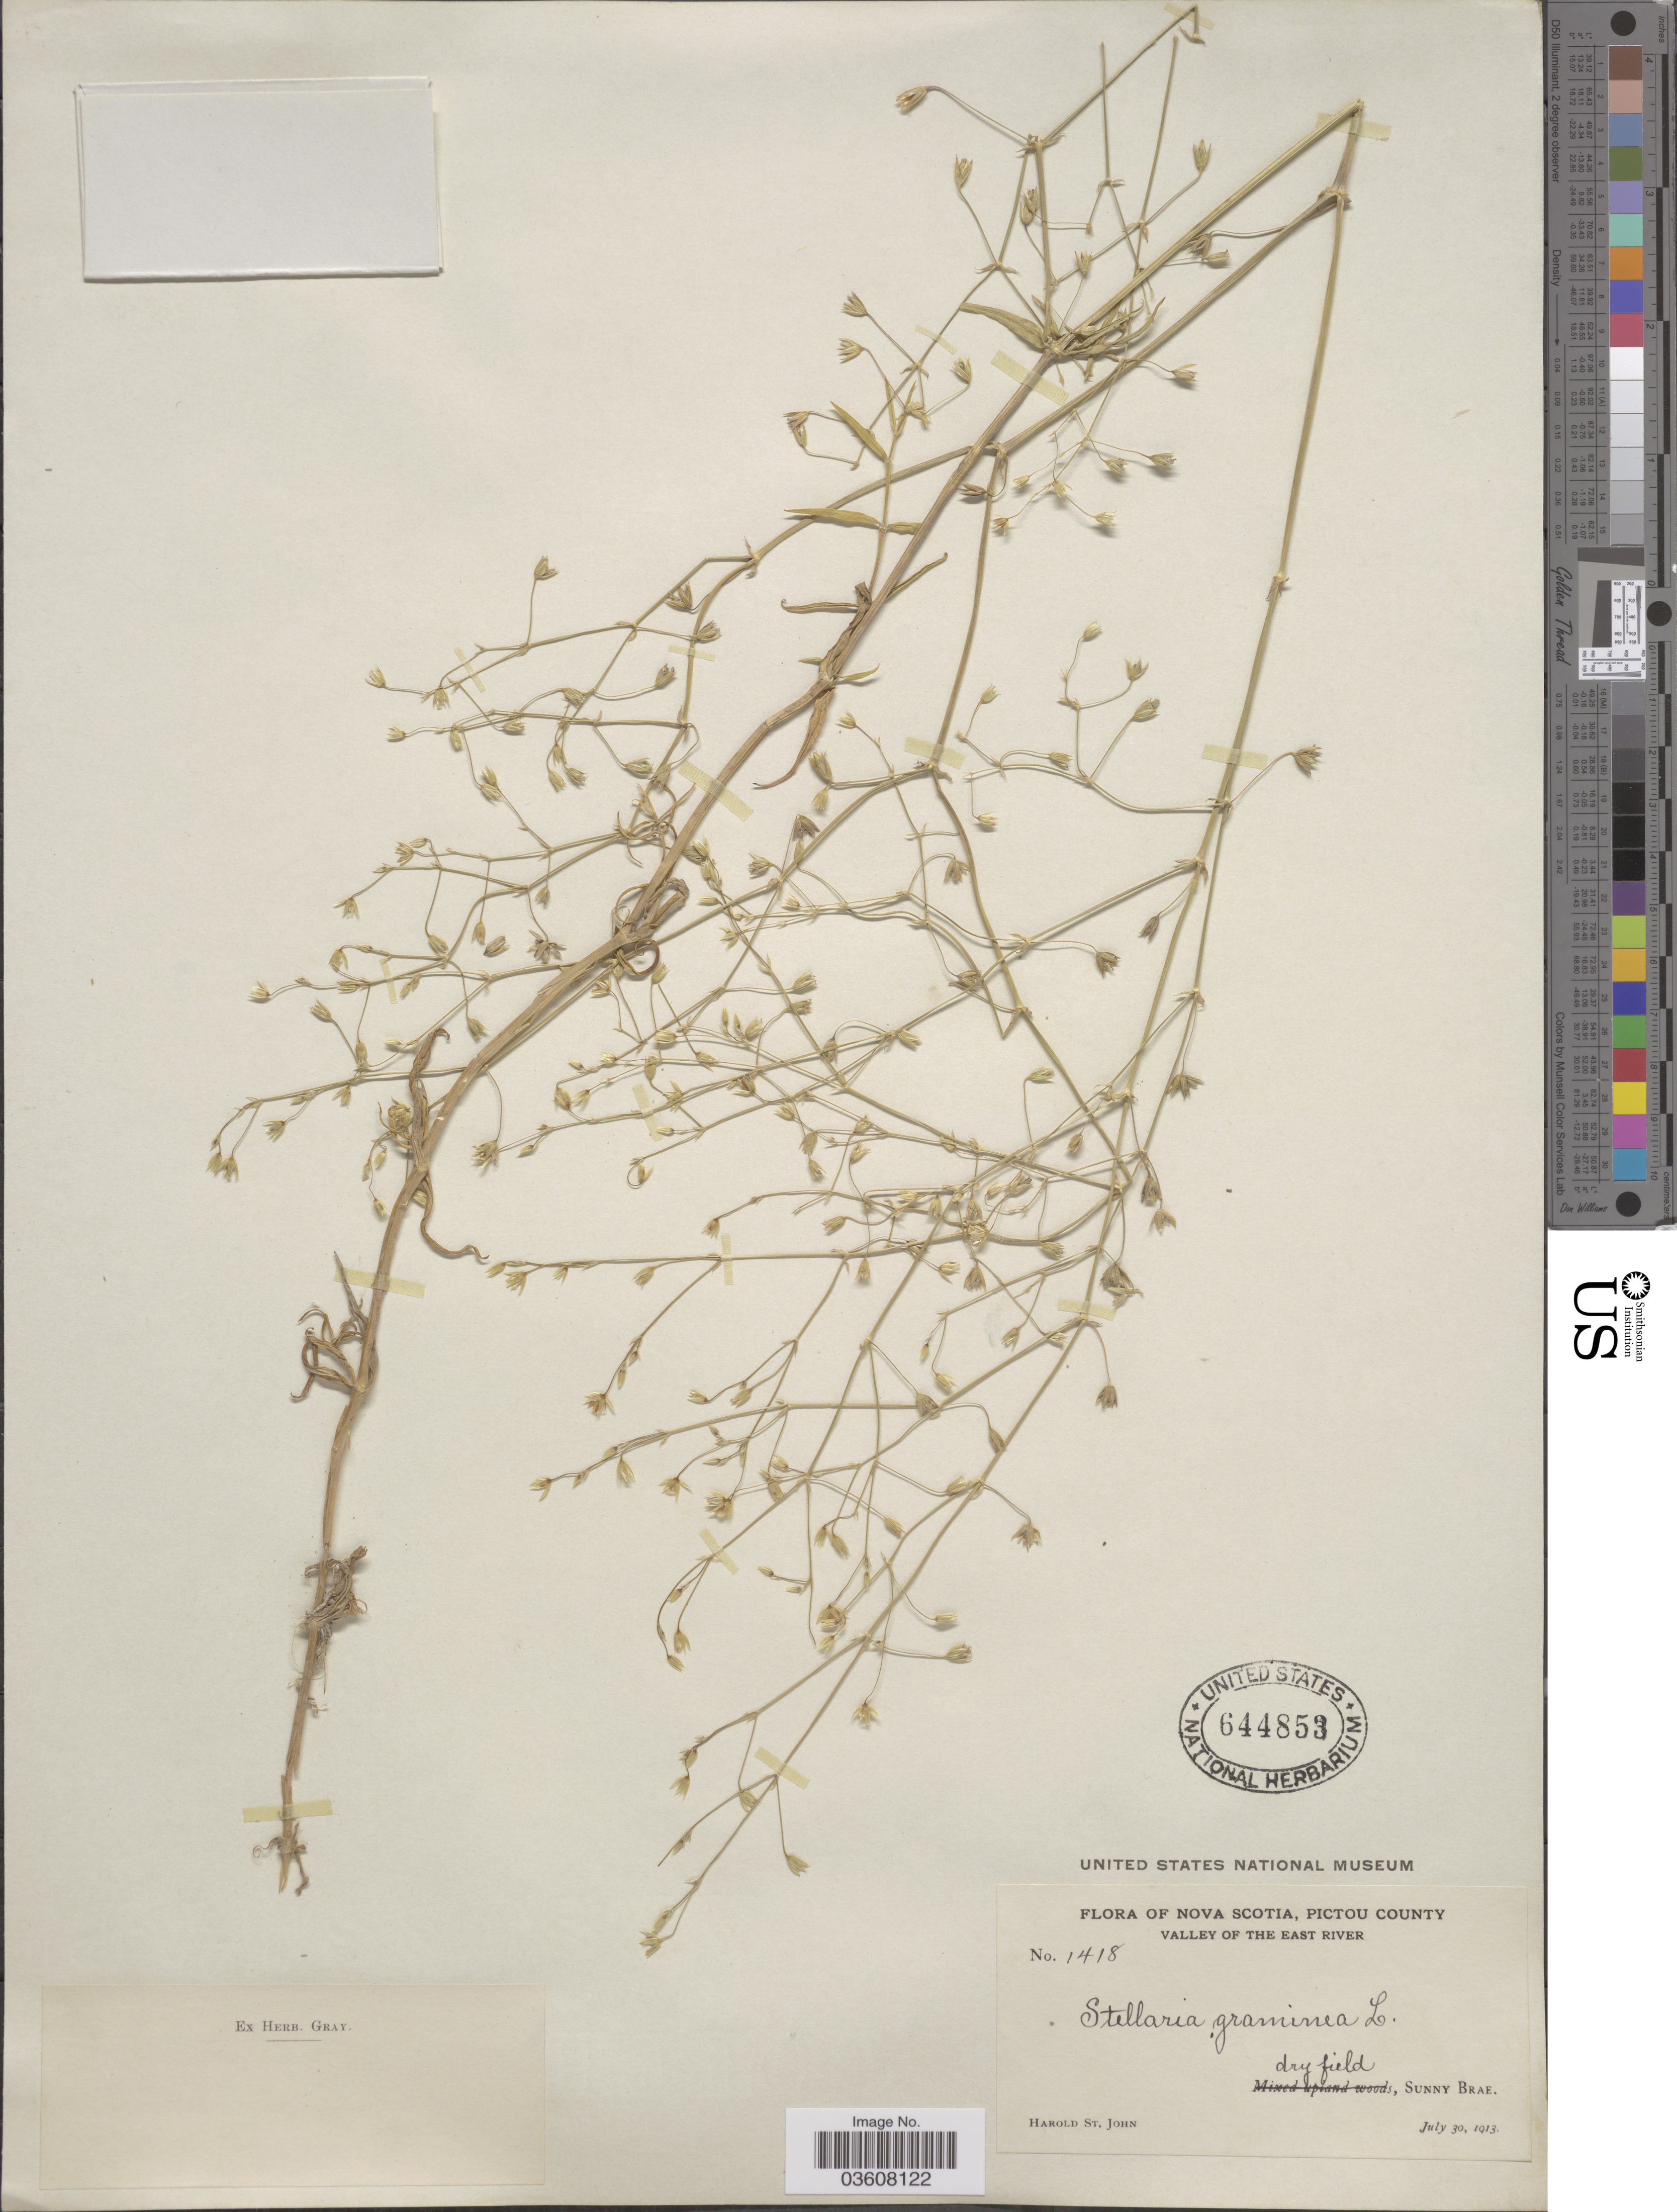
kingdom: Plantae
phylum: Tracheophyta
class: Magnoliopsida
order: Caryophyllales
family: Caryophyllaceae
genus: Stellaria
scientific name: Stellaria graminea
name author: L.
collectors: H. St. John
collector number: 1418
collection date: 1913-07-30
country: Canada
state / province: Nova Scotia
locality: Pictou County. Valley of the East River. Sunny Brae.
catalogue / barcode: US 644853